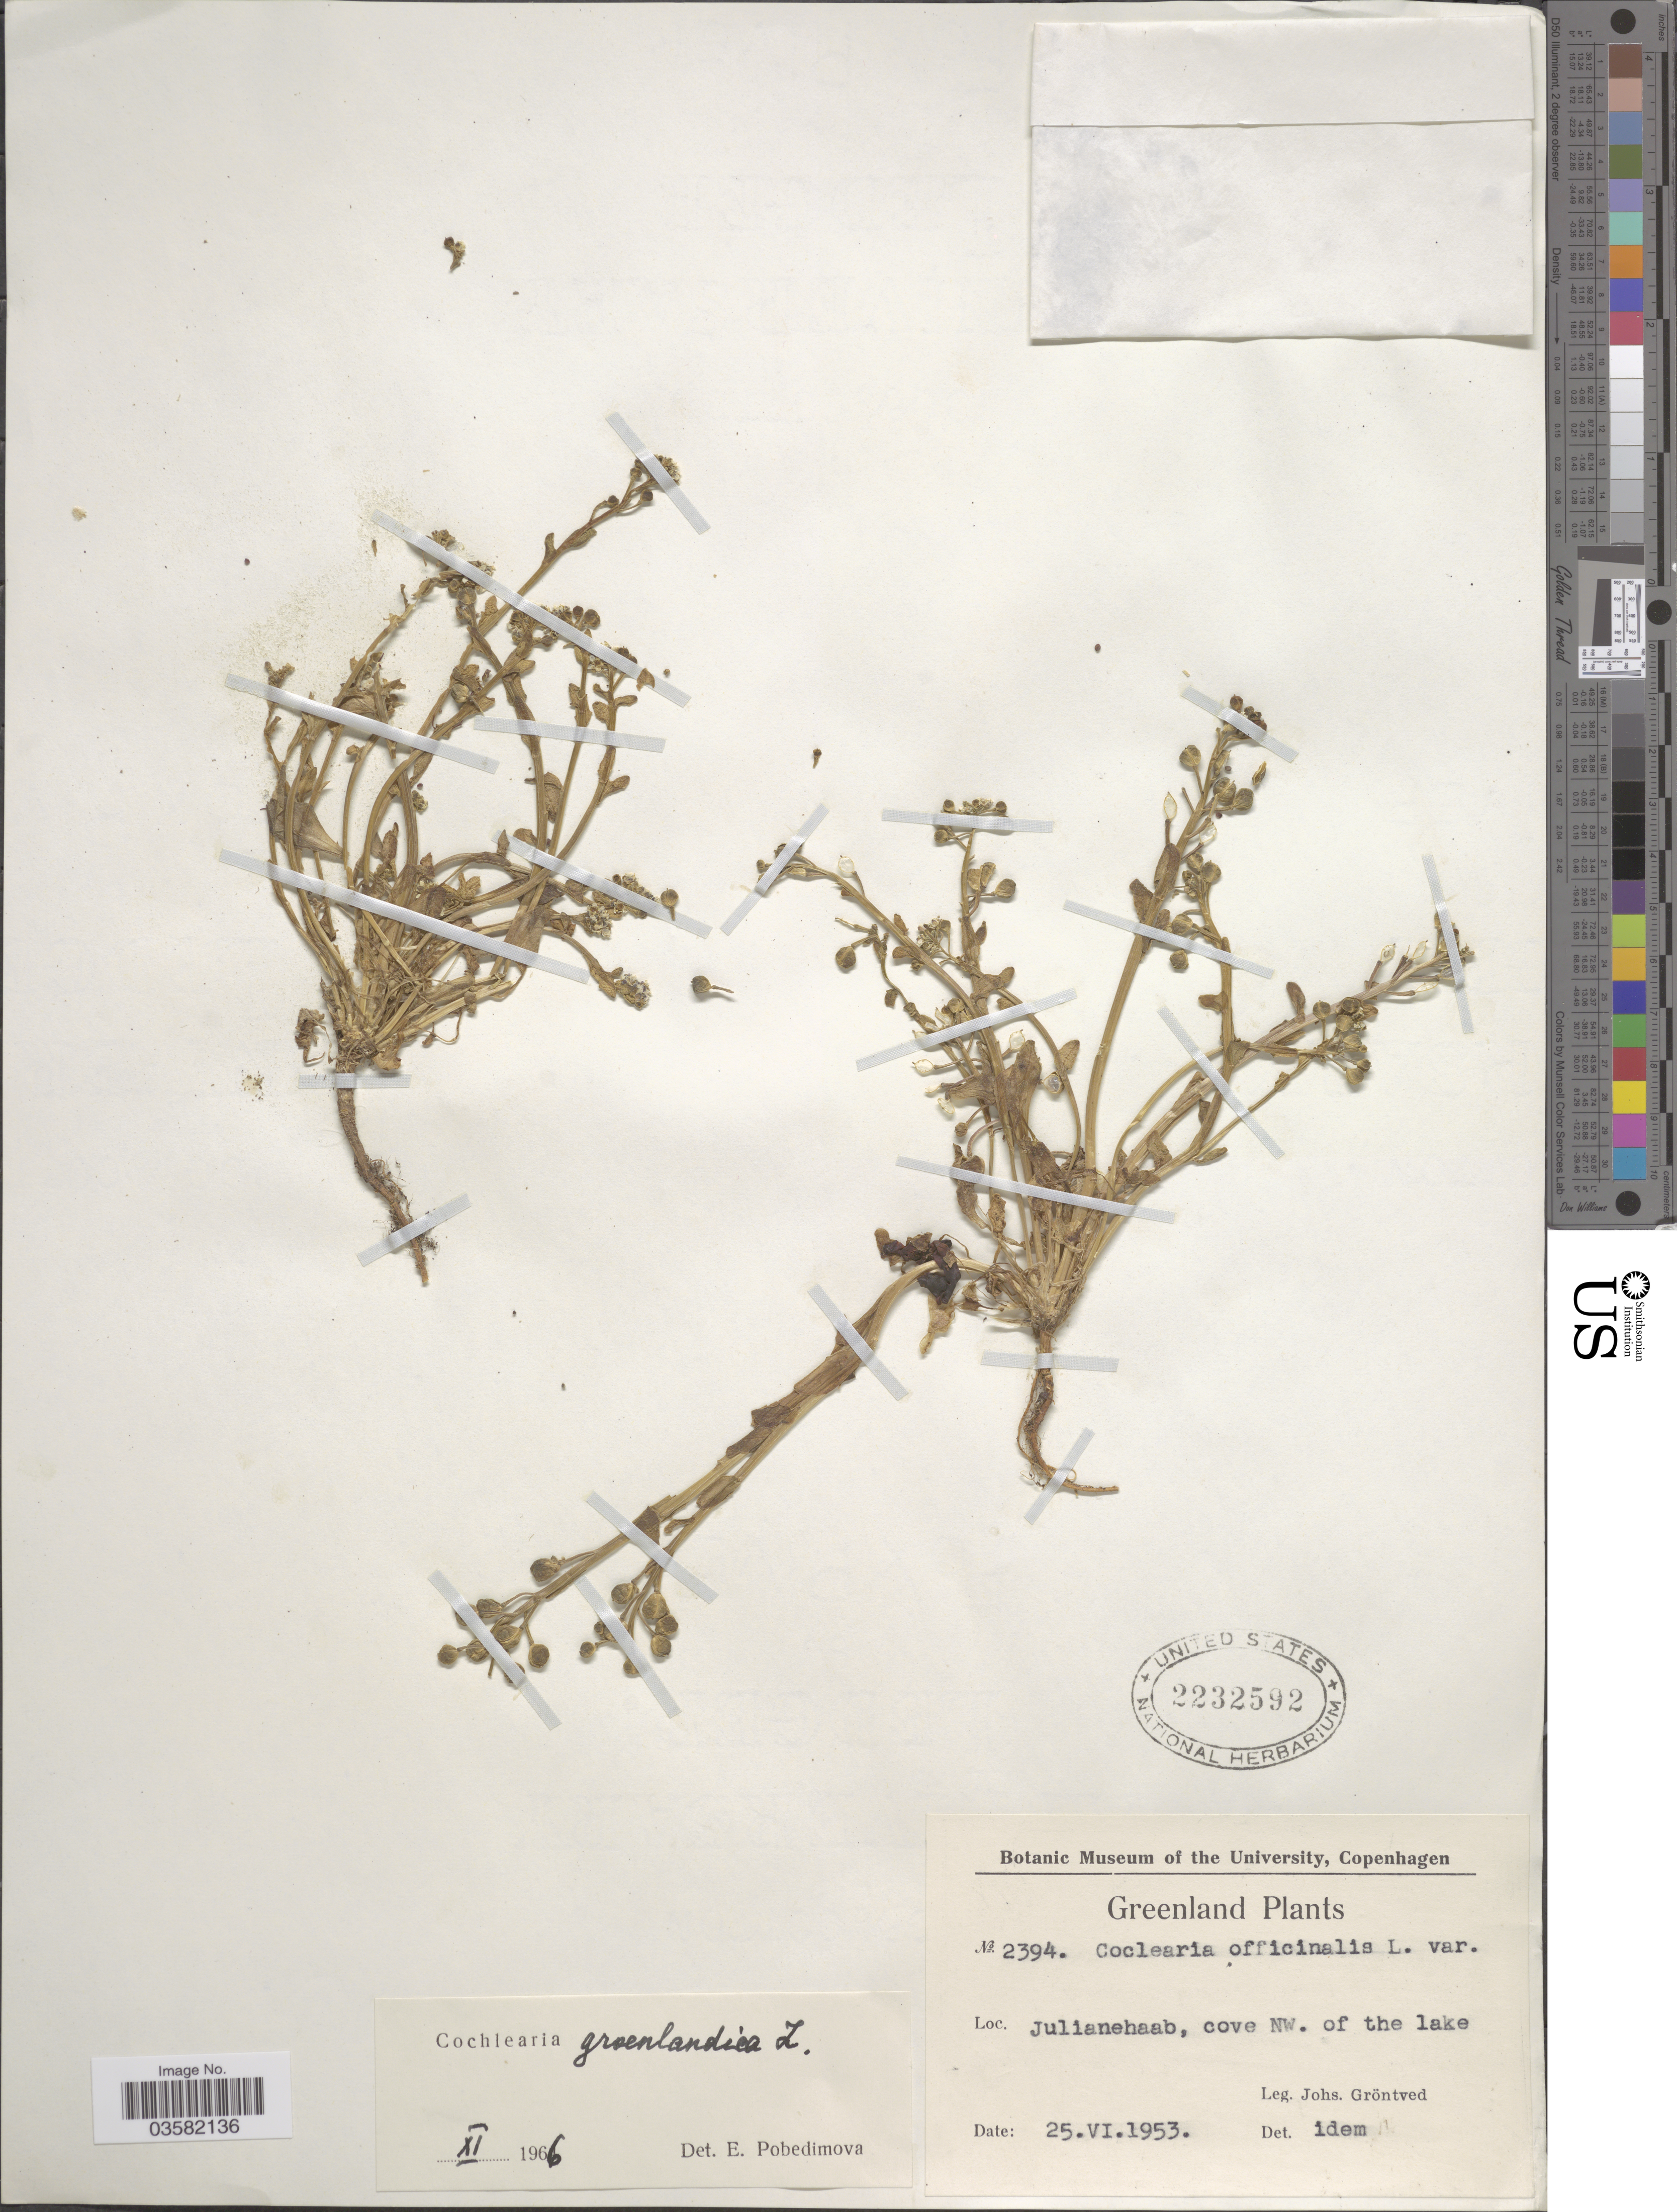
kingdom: Plantae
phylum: Tracheophyta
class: Magnoliopsida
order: Brassicales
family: Brassicaceae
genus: Cochlearia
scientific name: Cochlearia groenlandica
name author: L.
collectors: J. Gröntved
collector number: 2394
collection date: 1953-06-25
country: Greenland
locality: Julianehaab, cove NW. of the lake.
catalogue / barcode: US 2232592